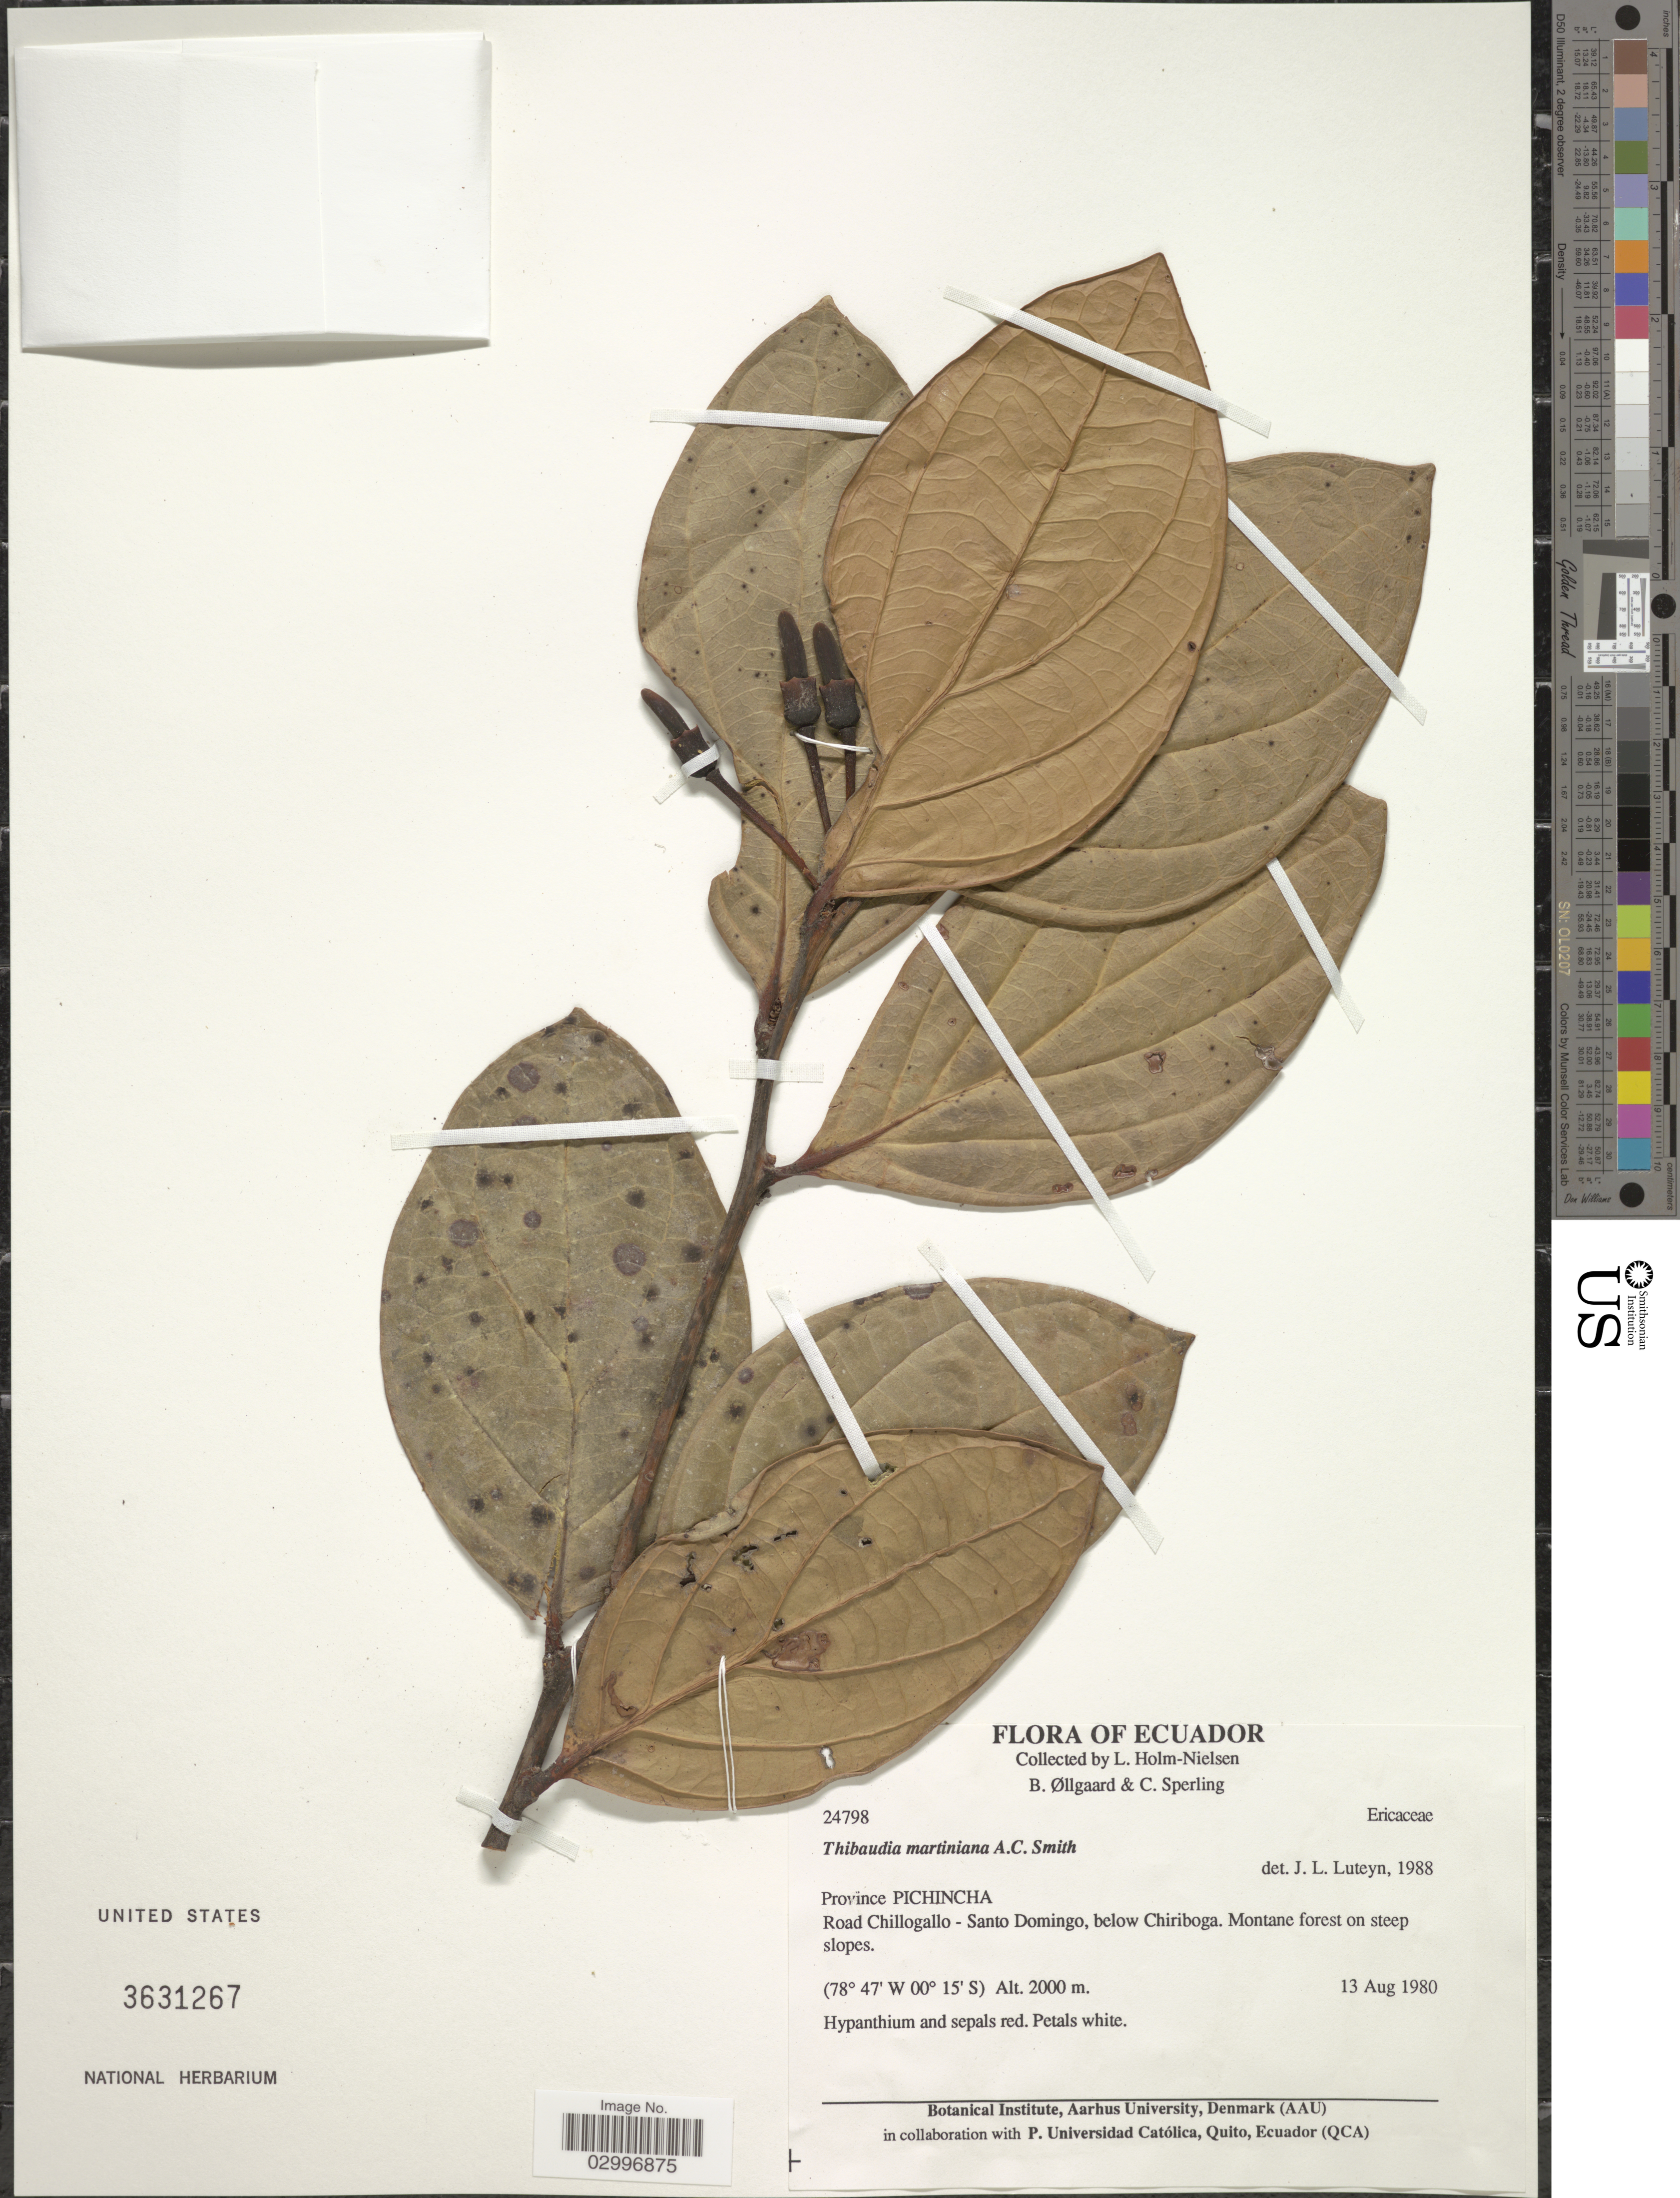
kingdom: Plantae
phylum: Tracheophyta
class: Magnoliopsida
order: Ericales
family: Ericaceae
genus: Thibaudia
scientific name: Thibaudia martiniana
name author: A.C. Sm.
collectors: L. Holm-Nielsen, B. Øllgaard & C. Sperling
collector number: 24798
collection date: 1980-08-13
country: Ecuador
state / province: Pichincha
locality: Road Chillogallo - Santo Domingo, below Chiriboga.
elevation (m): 2000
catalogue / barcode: US 3631267